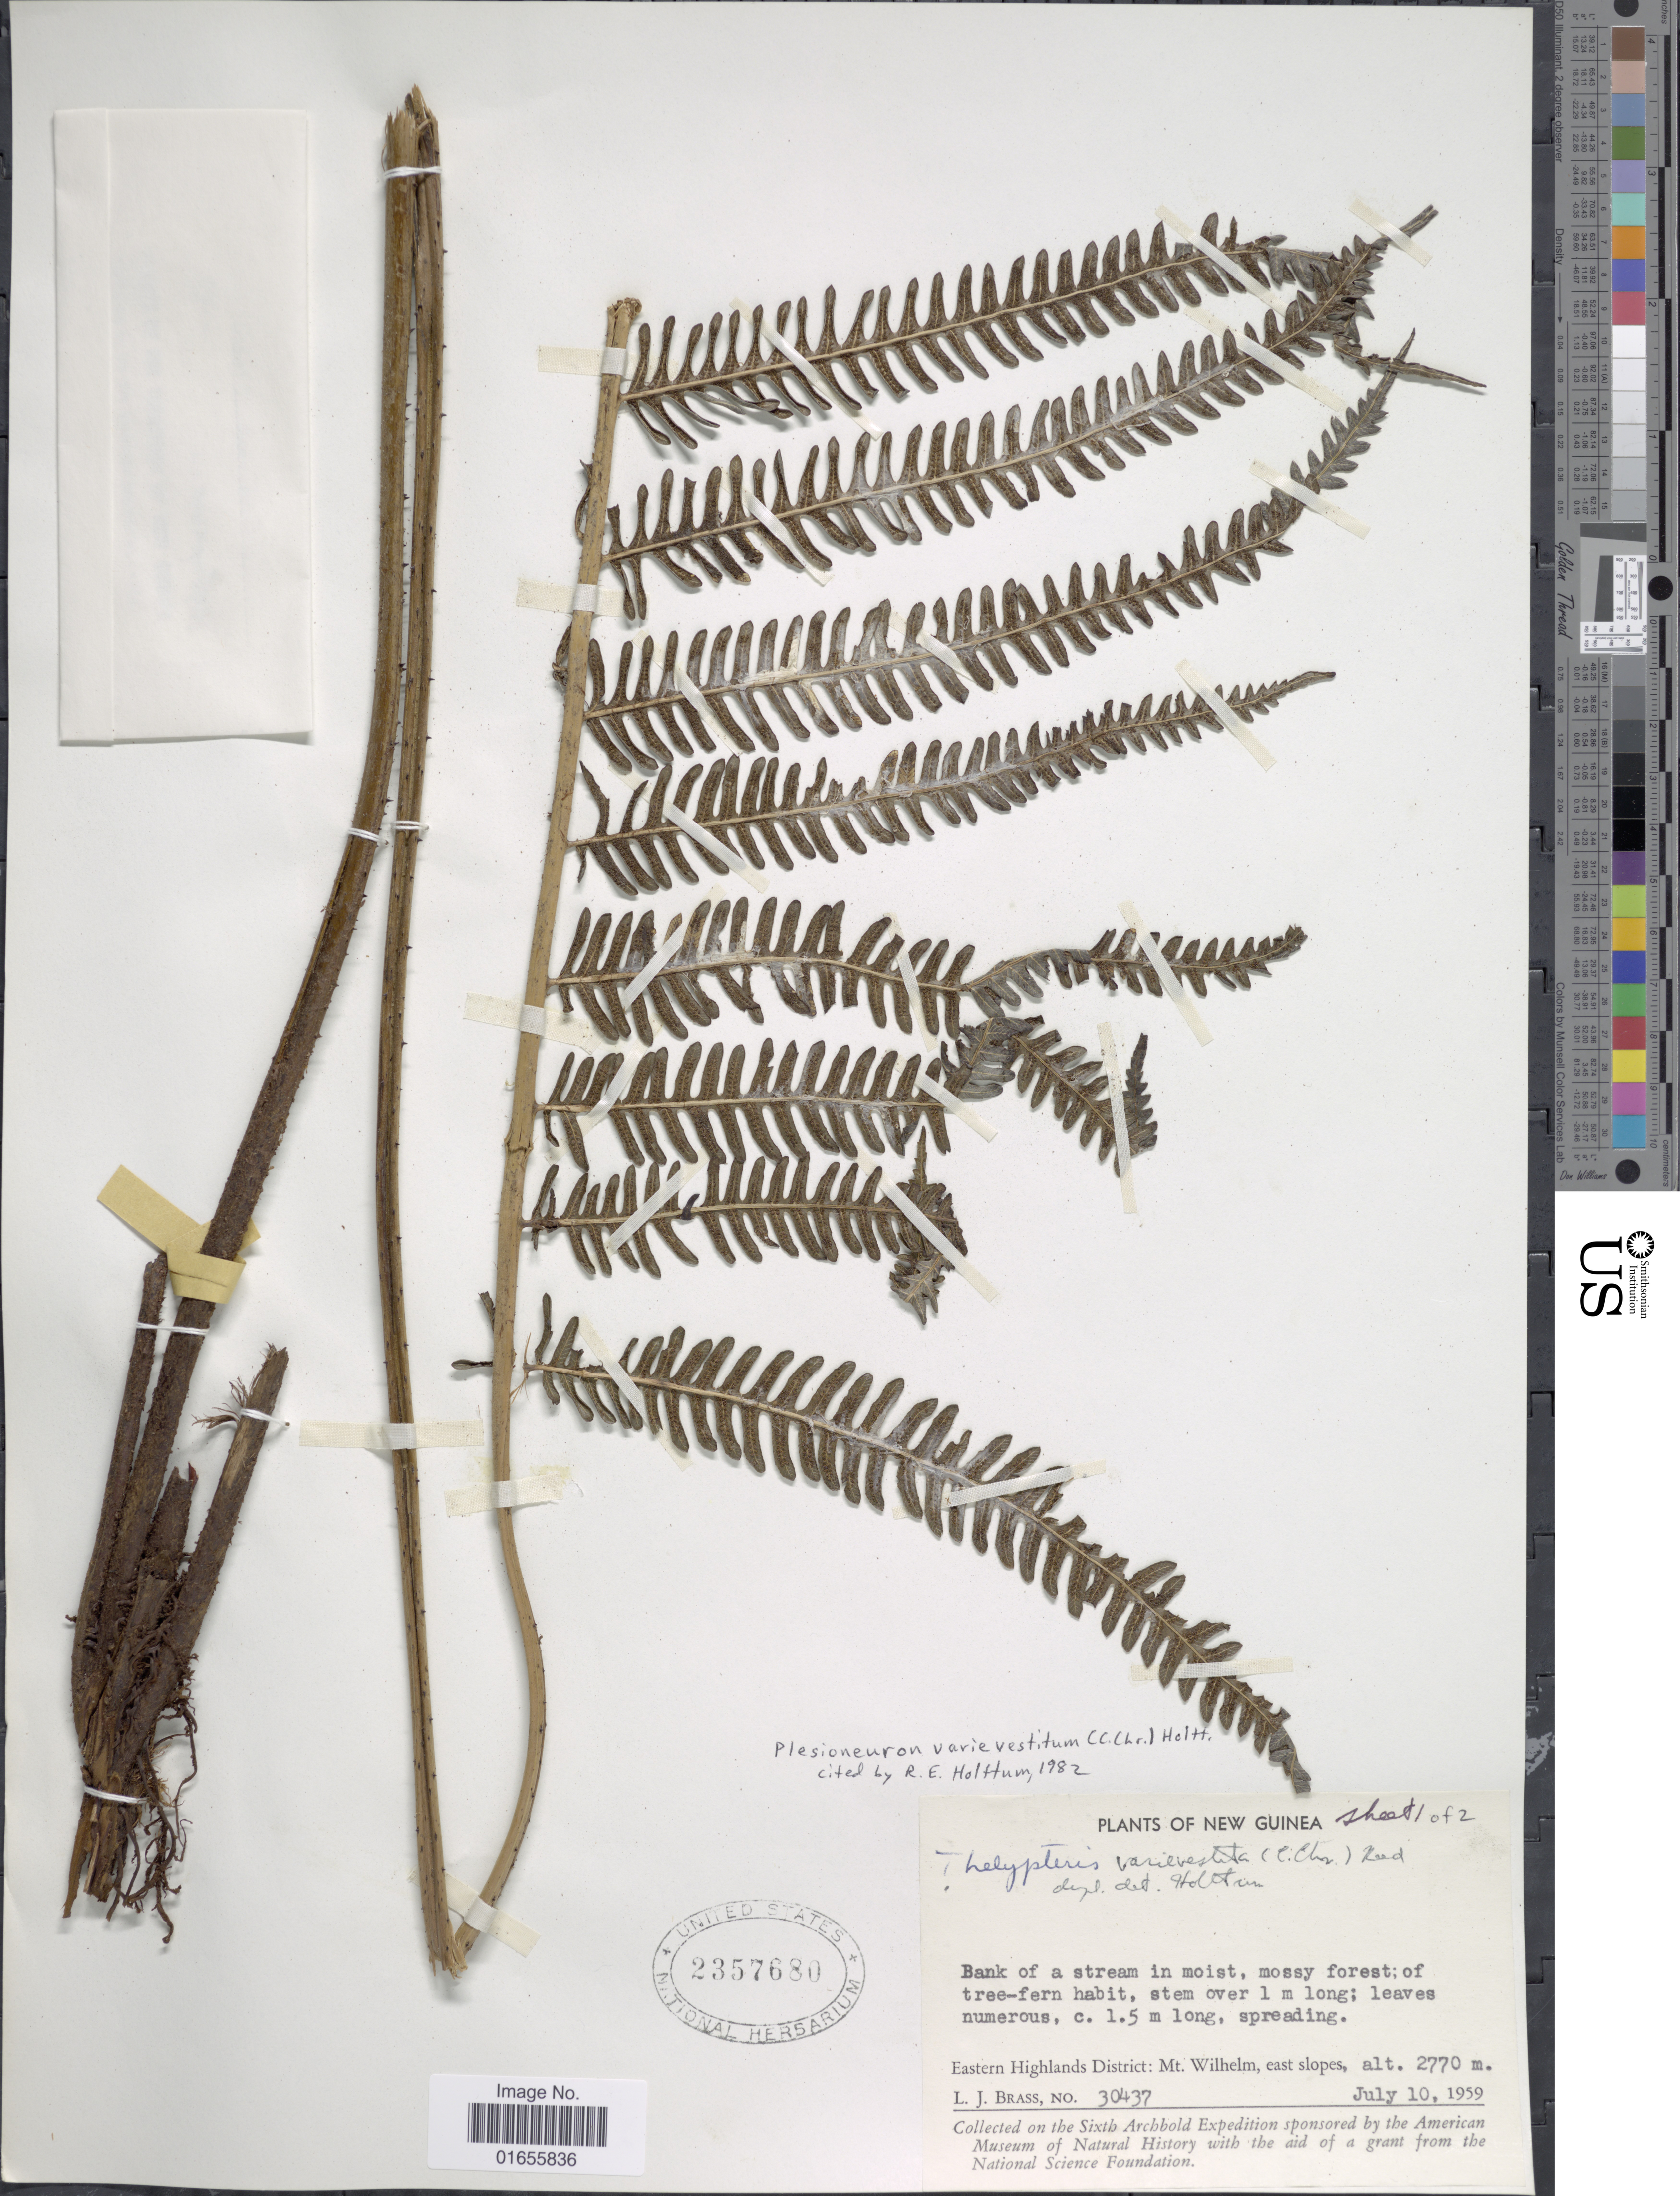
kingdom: Plantae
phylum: Tracheophyta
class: Polypodiopsida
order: Polypodiales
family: Thelypteridaceae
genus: Plesioneuron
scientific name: Plesioneuron varievestitum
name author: (C. Chr.) Holttum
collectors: L. J. Brass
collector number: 30437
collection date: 1959-07-10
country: Papua New Guinea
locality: Eastern Highlands District: Mt. Wilhelm, east slopes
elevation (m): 2770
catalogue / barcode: US 2357680